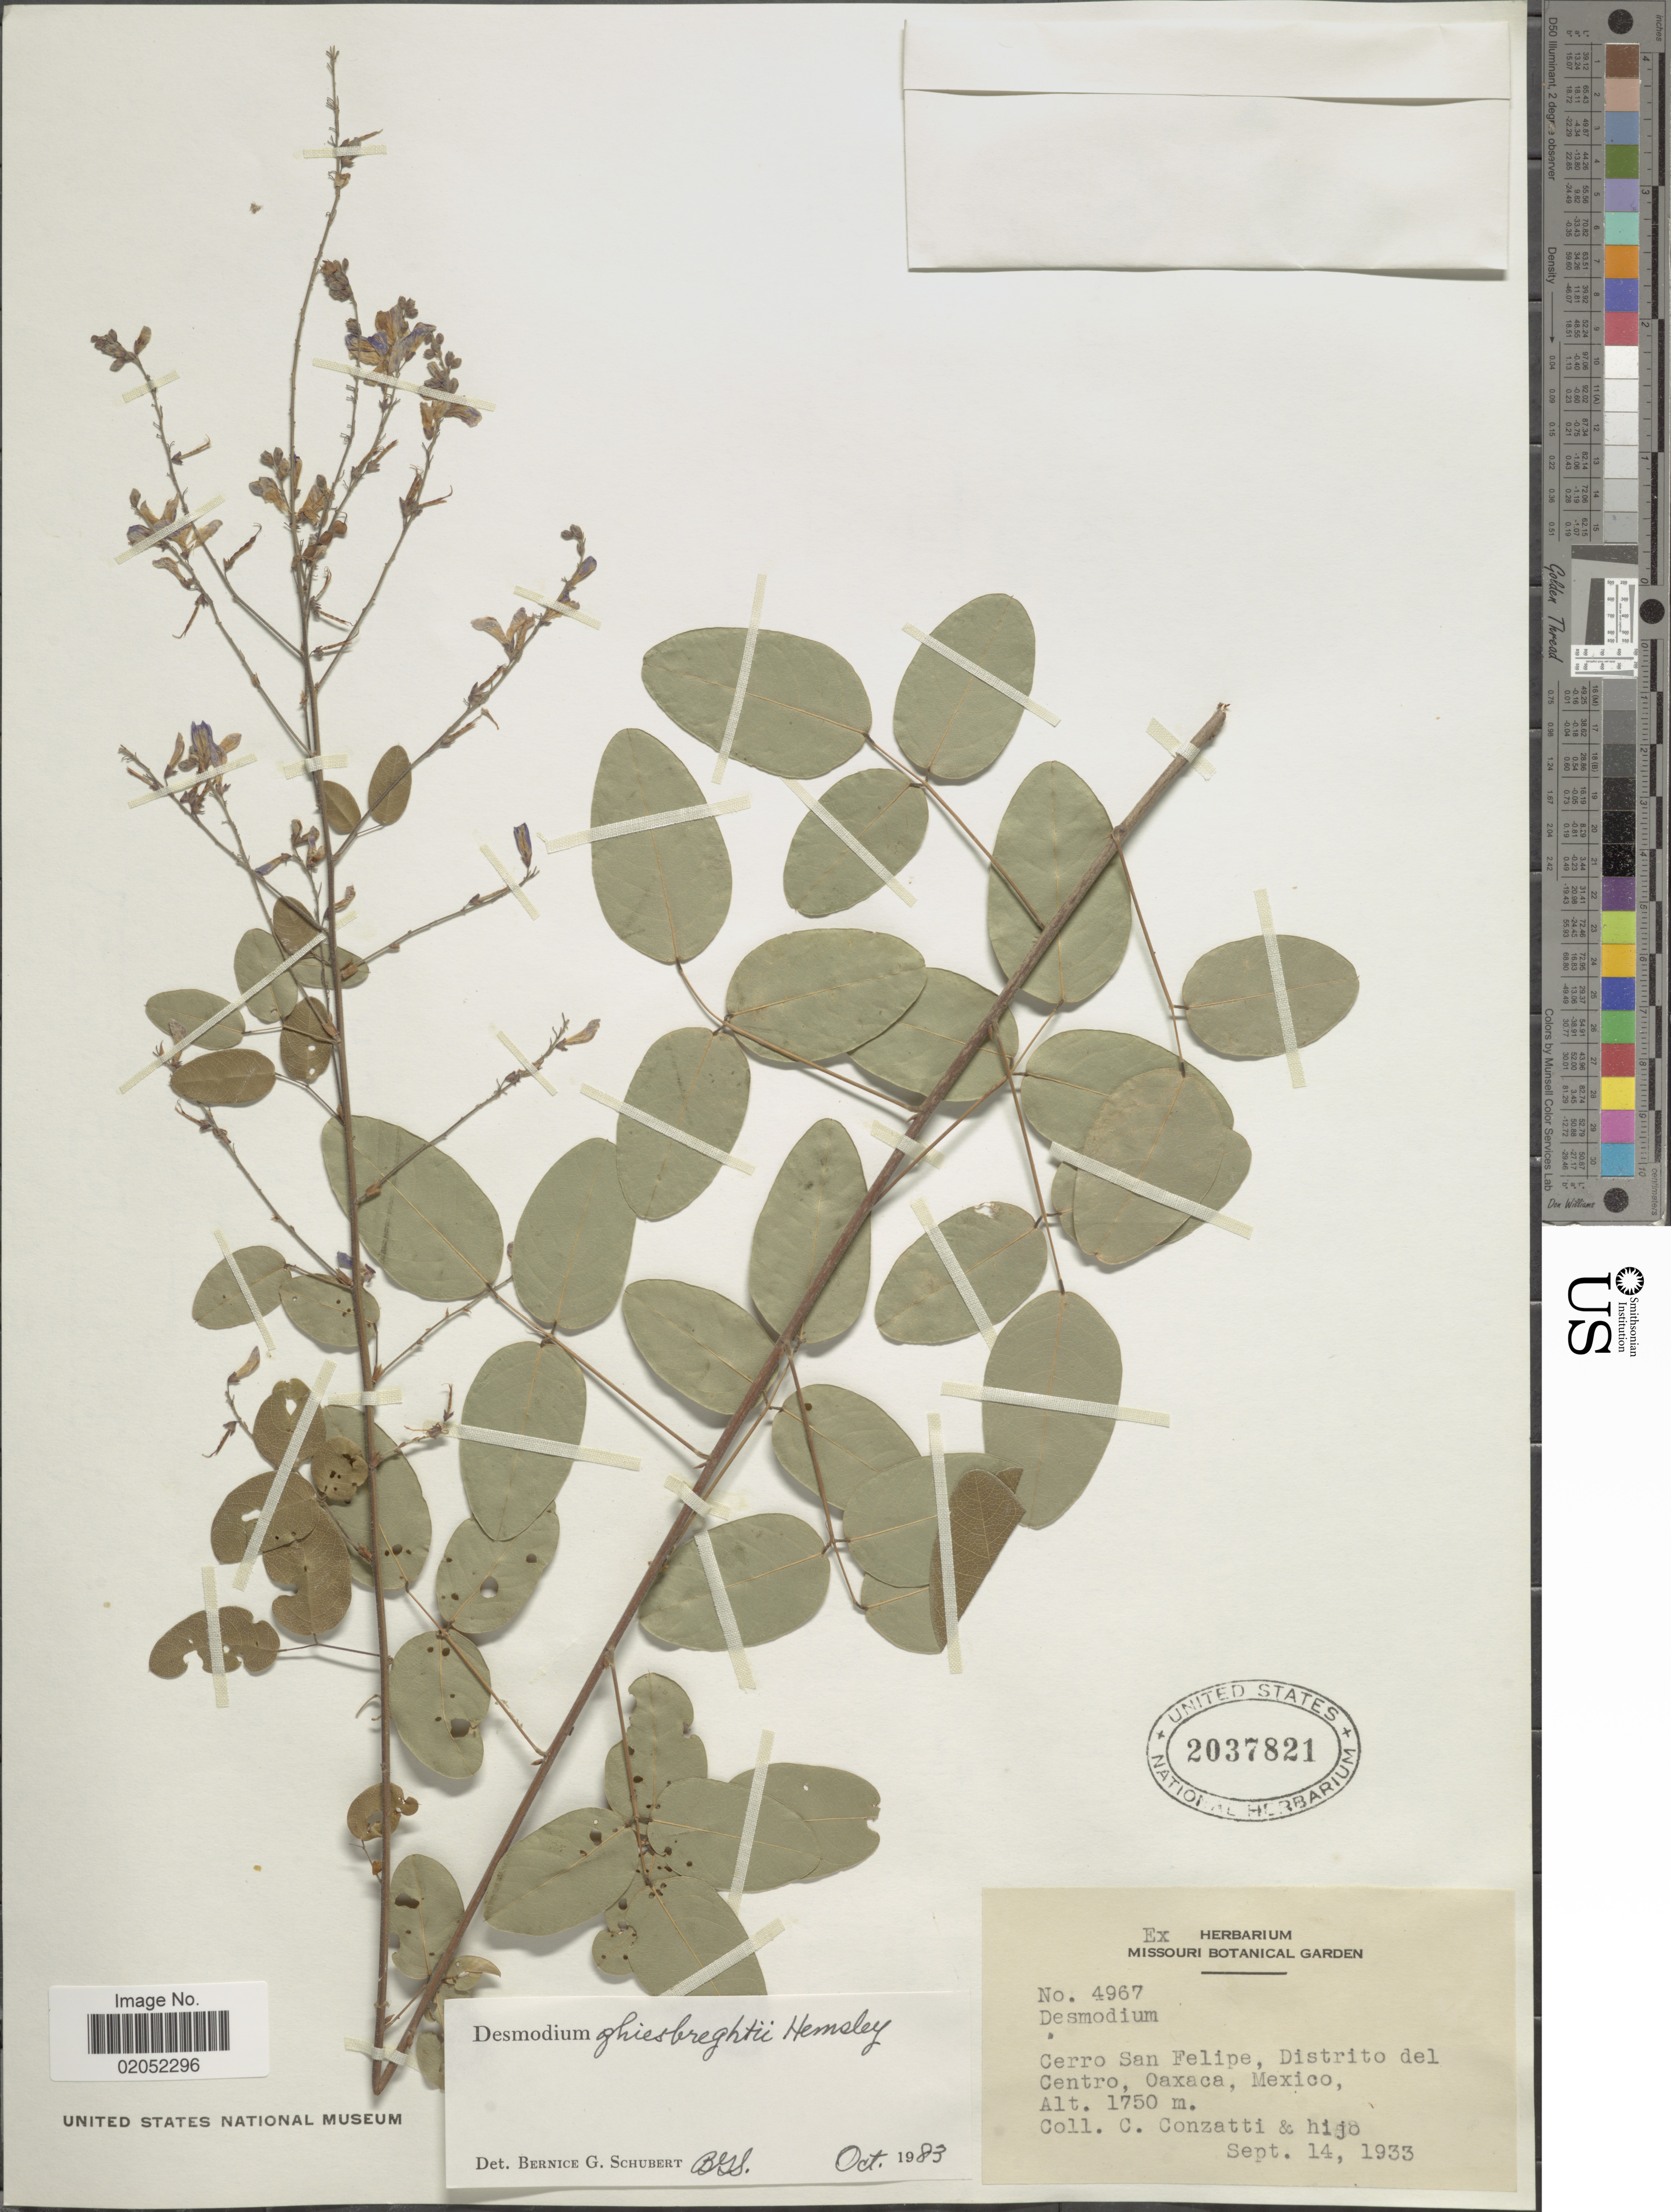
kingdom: Plantae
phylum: Tracheophyta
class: Magnoliopsida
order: Fabales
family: Fabaceae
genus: Desmodium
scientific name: Desmodium ghiesbreghtii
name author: Hemsl.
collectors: C. Conzatti & Hijo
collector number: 4967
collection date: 1933-09-14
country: Mexico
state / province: Oaxaca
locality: Cerro San Felipe, Distrio del Centro, Oaxaca, Mexico.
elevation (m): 1750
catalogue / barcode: US 2037821